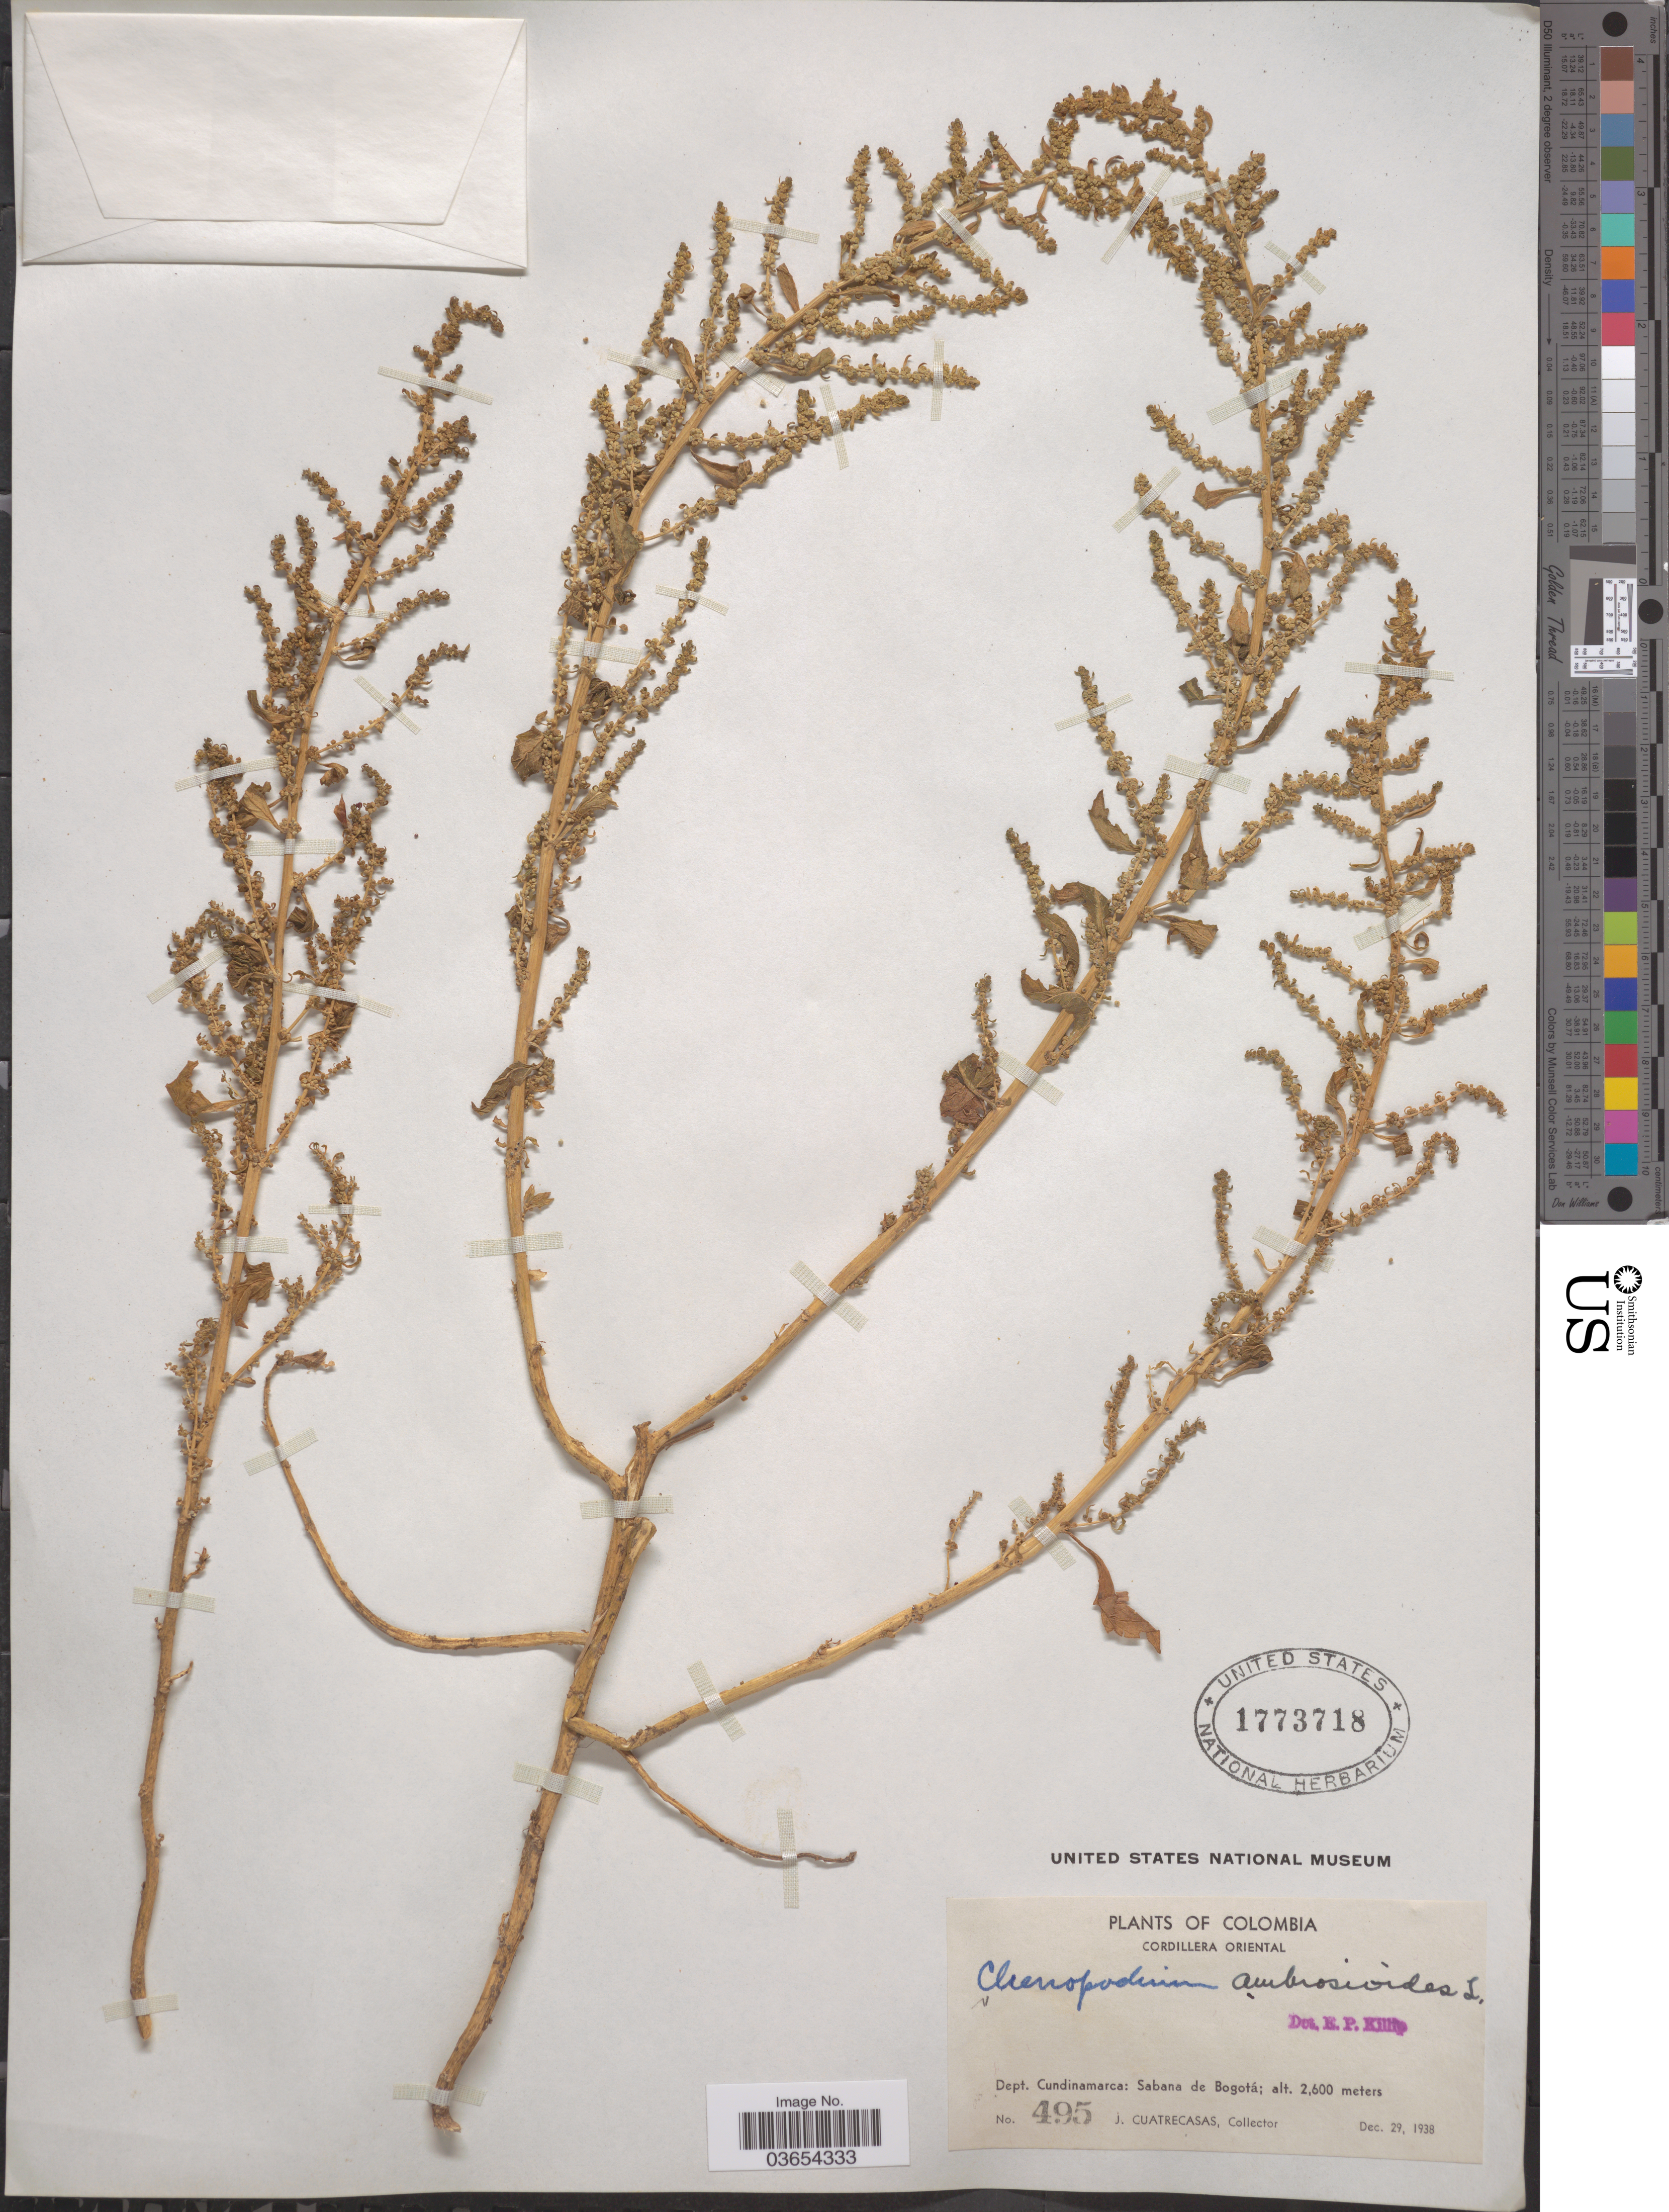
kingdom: Plantae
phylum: Tracheophyta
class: Magnoliopsida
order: Caryophyllales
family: Amaranthaceae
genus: Chenopodium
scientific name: Chenopodium ambrosioides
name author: L.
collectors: J. Cuatrecasas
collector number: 495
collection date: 1938-12-29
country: Colombia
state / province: Cundinamarca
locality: Cordillera Oriental. Dept. Cundinamarca: Sabana de Bogotá.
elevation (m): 2600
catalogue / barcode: US 1773718